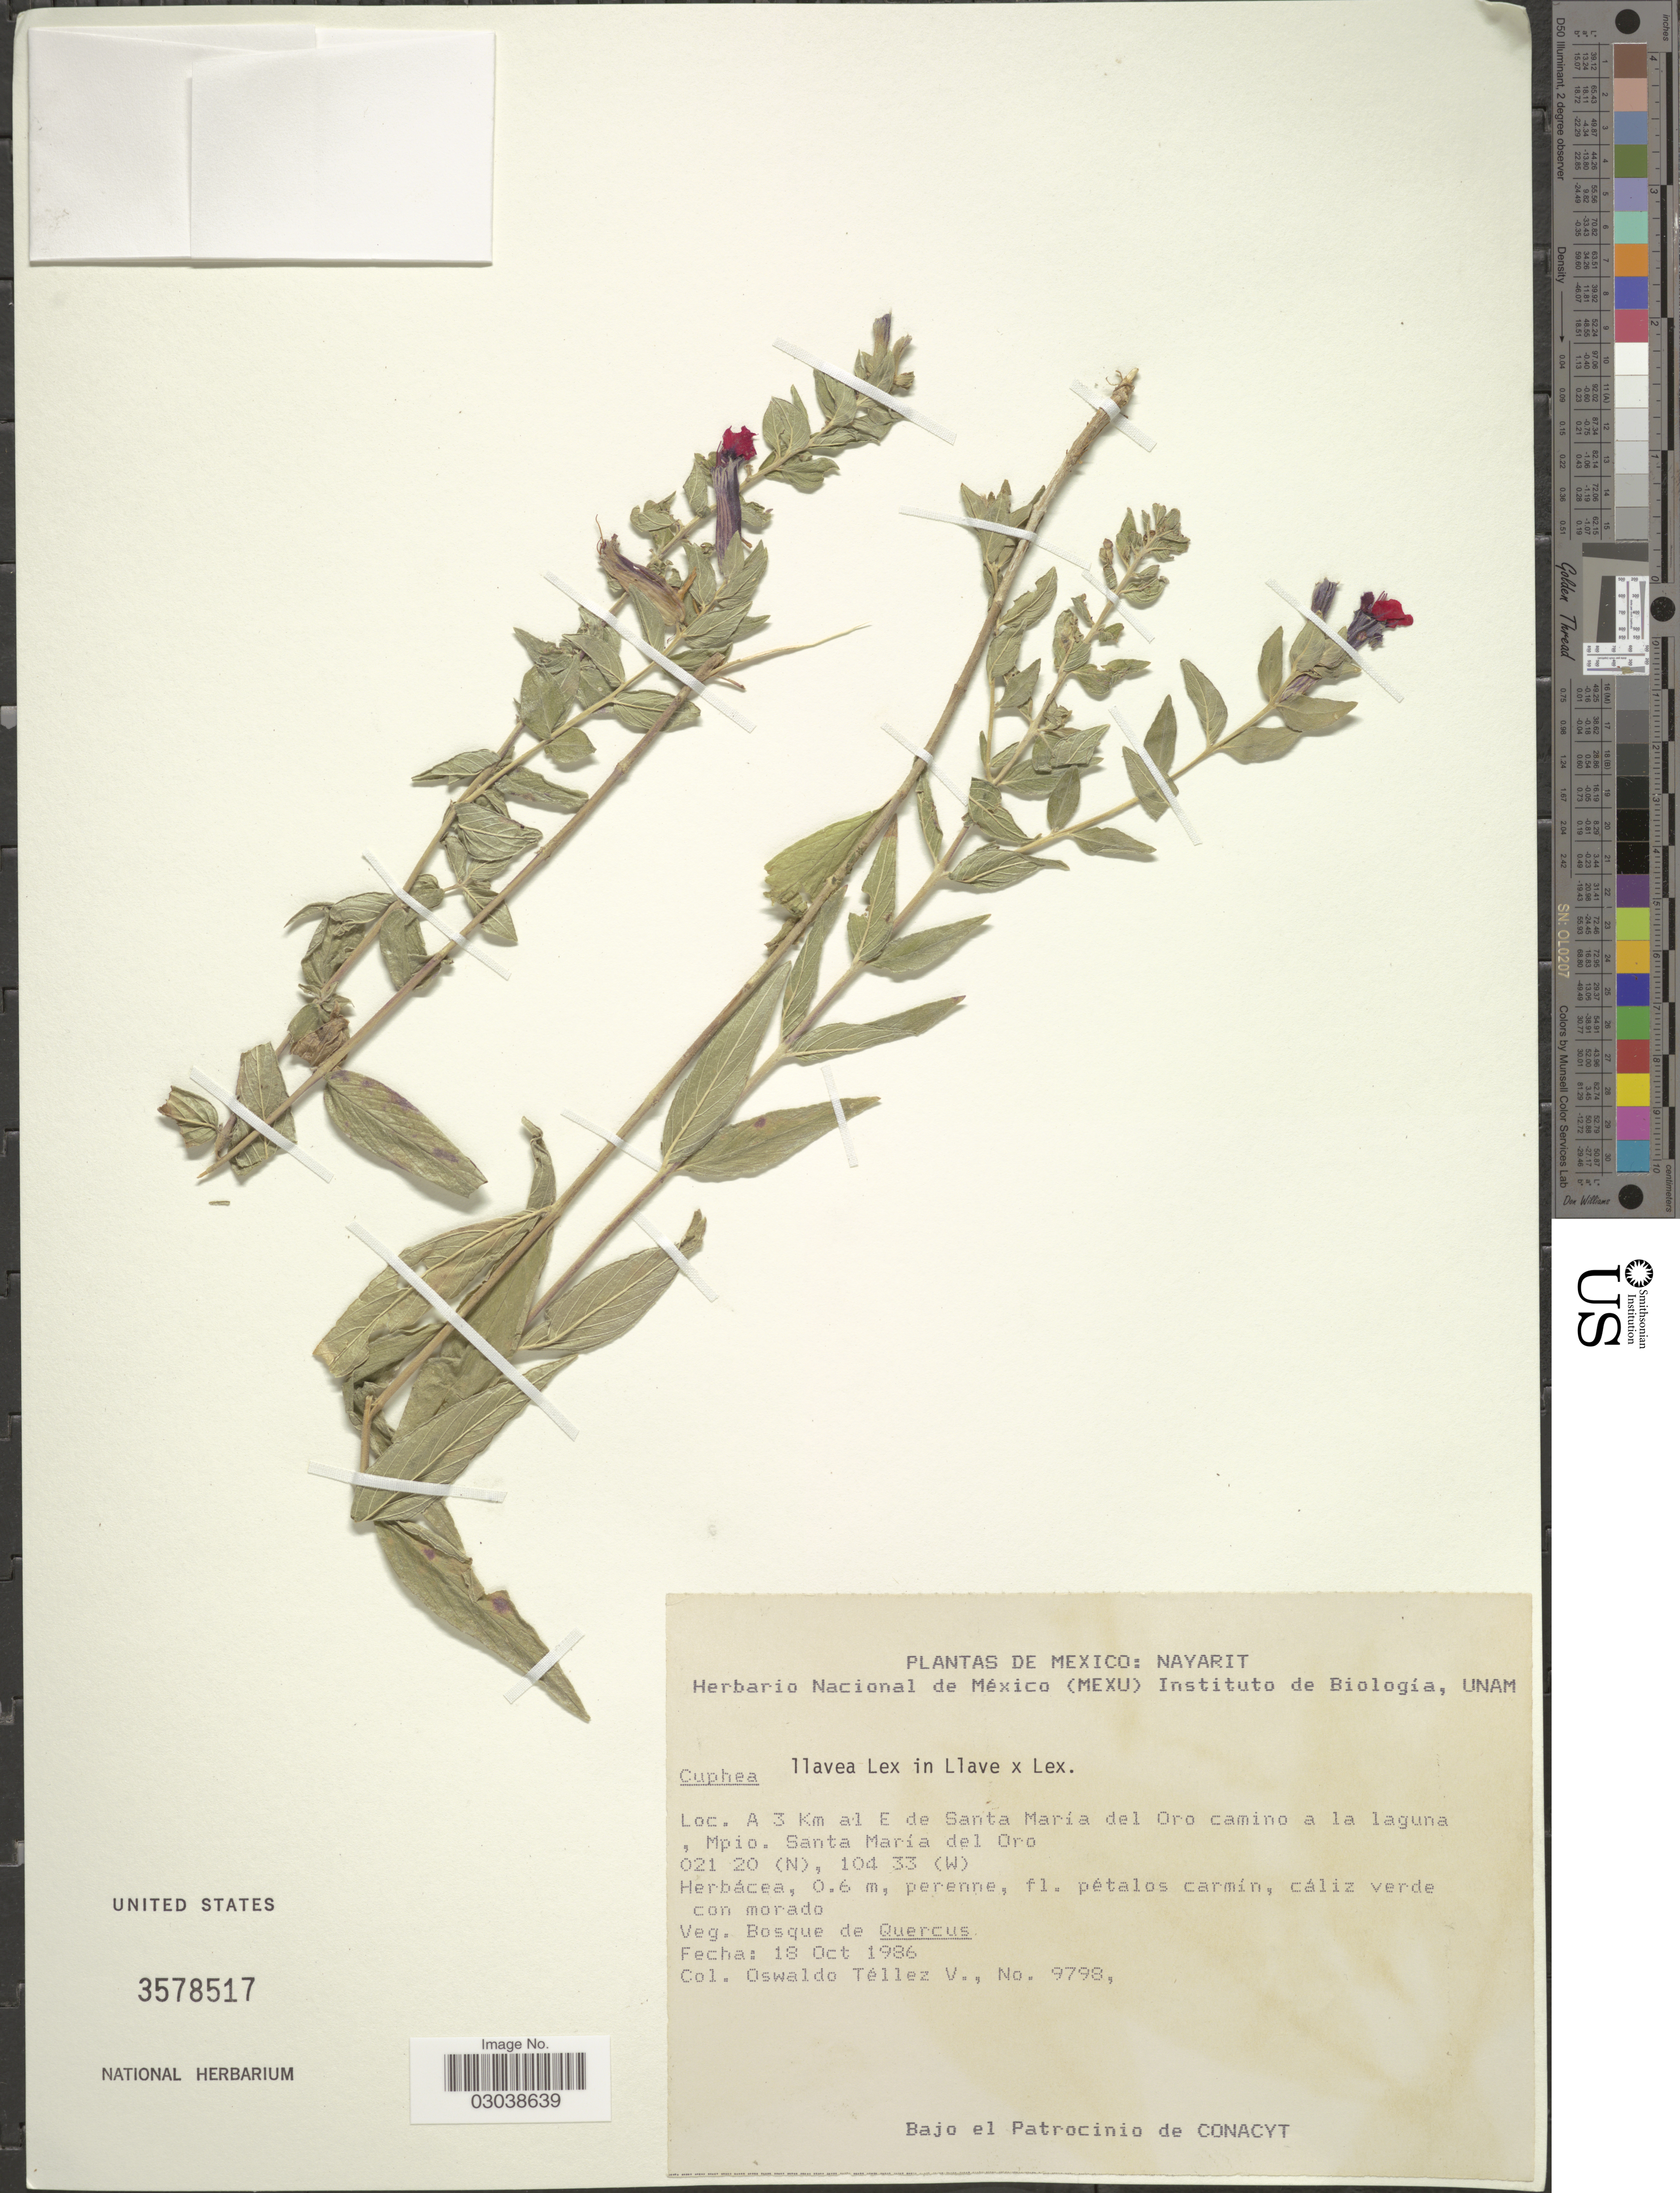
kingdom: Plantae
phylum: Tracheophyta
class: Magnoliopsida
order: Myrtales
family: Lythraceae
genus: Cuphea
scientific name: Cuphea llavea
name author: Lex.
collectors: O. Téllez V.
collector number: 9798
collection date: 1986-10-18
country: Mexico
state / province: Nayarit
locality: A 3 Km al E de Santa María del Oro camino a la laguna, Mpio. Santa María del Oro.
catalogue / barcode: US 3578517